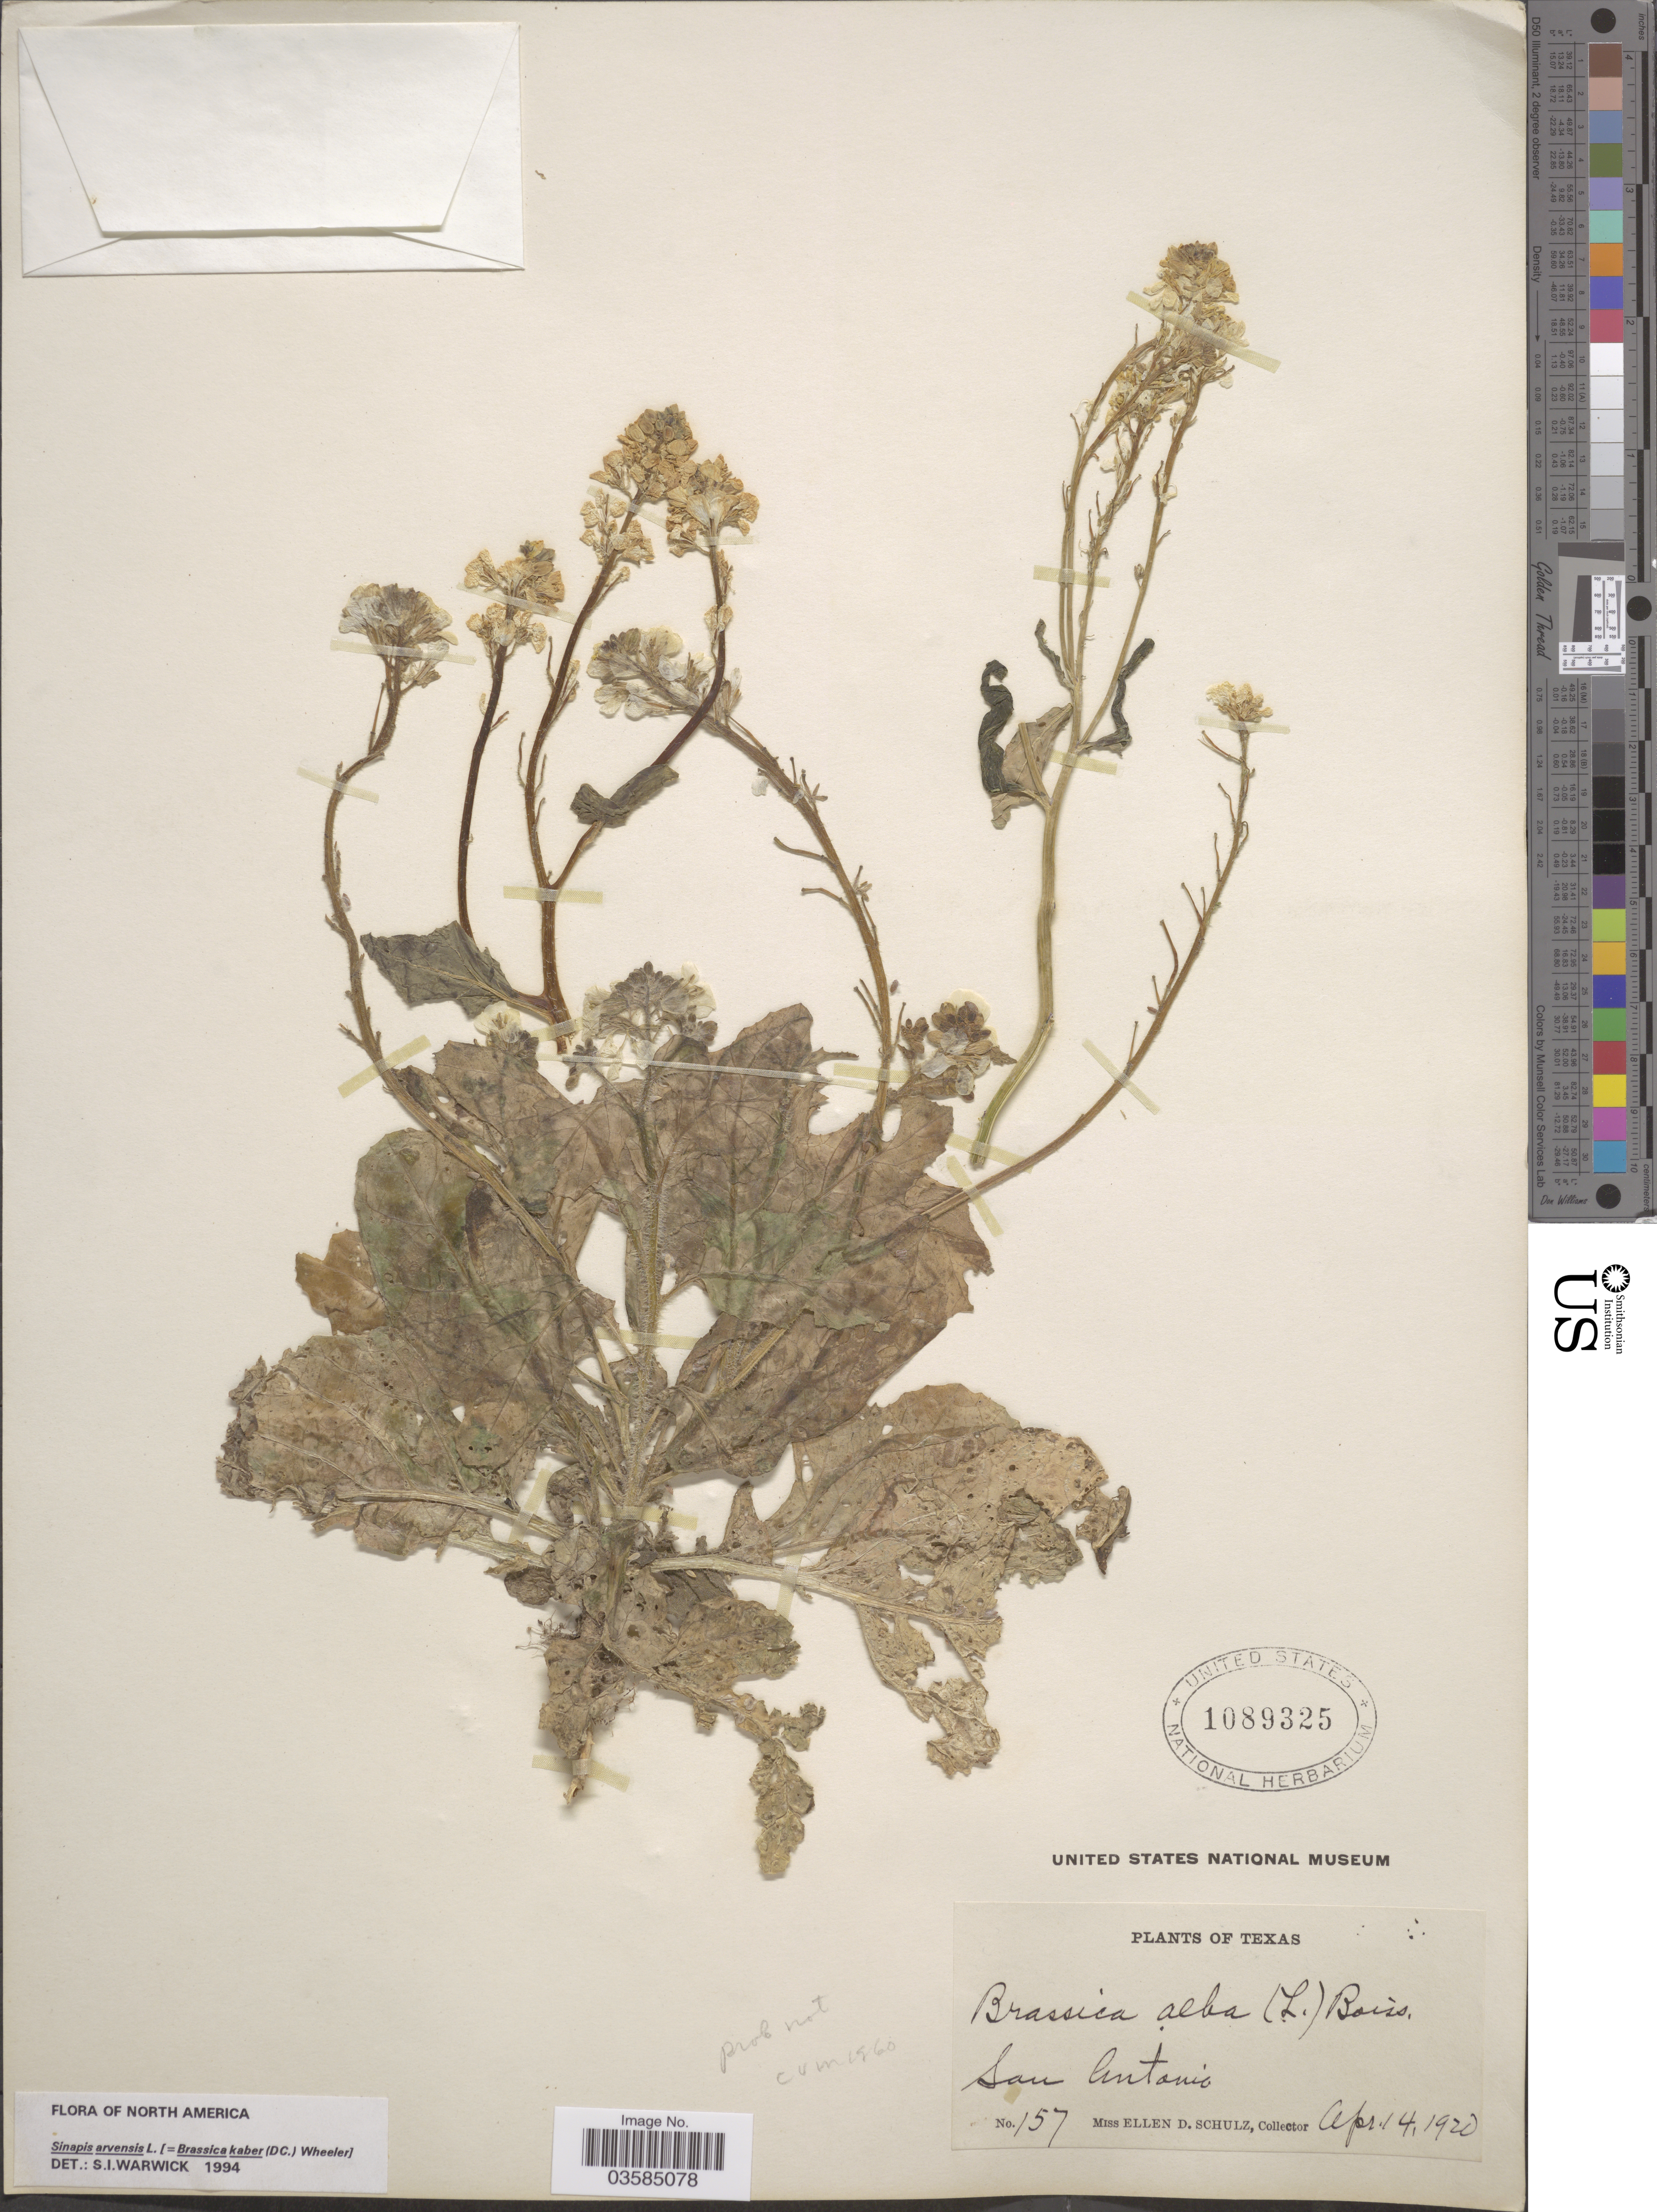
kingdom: Plantae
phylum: Tracheophyta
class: Magnoliopsida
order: Brassicales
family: Brassicaceae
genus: Brassica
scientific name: Brassica kaber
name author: (DC.) L.C. Wheeler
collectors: E. D. Schulz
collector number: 157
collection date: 1920-04-14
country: United States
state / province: Texas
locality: San Antonio.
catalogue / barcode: US 1089325